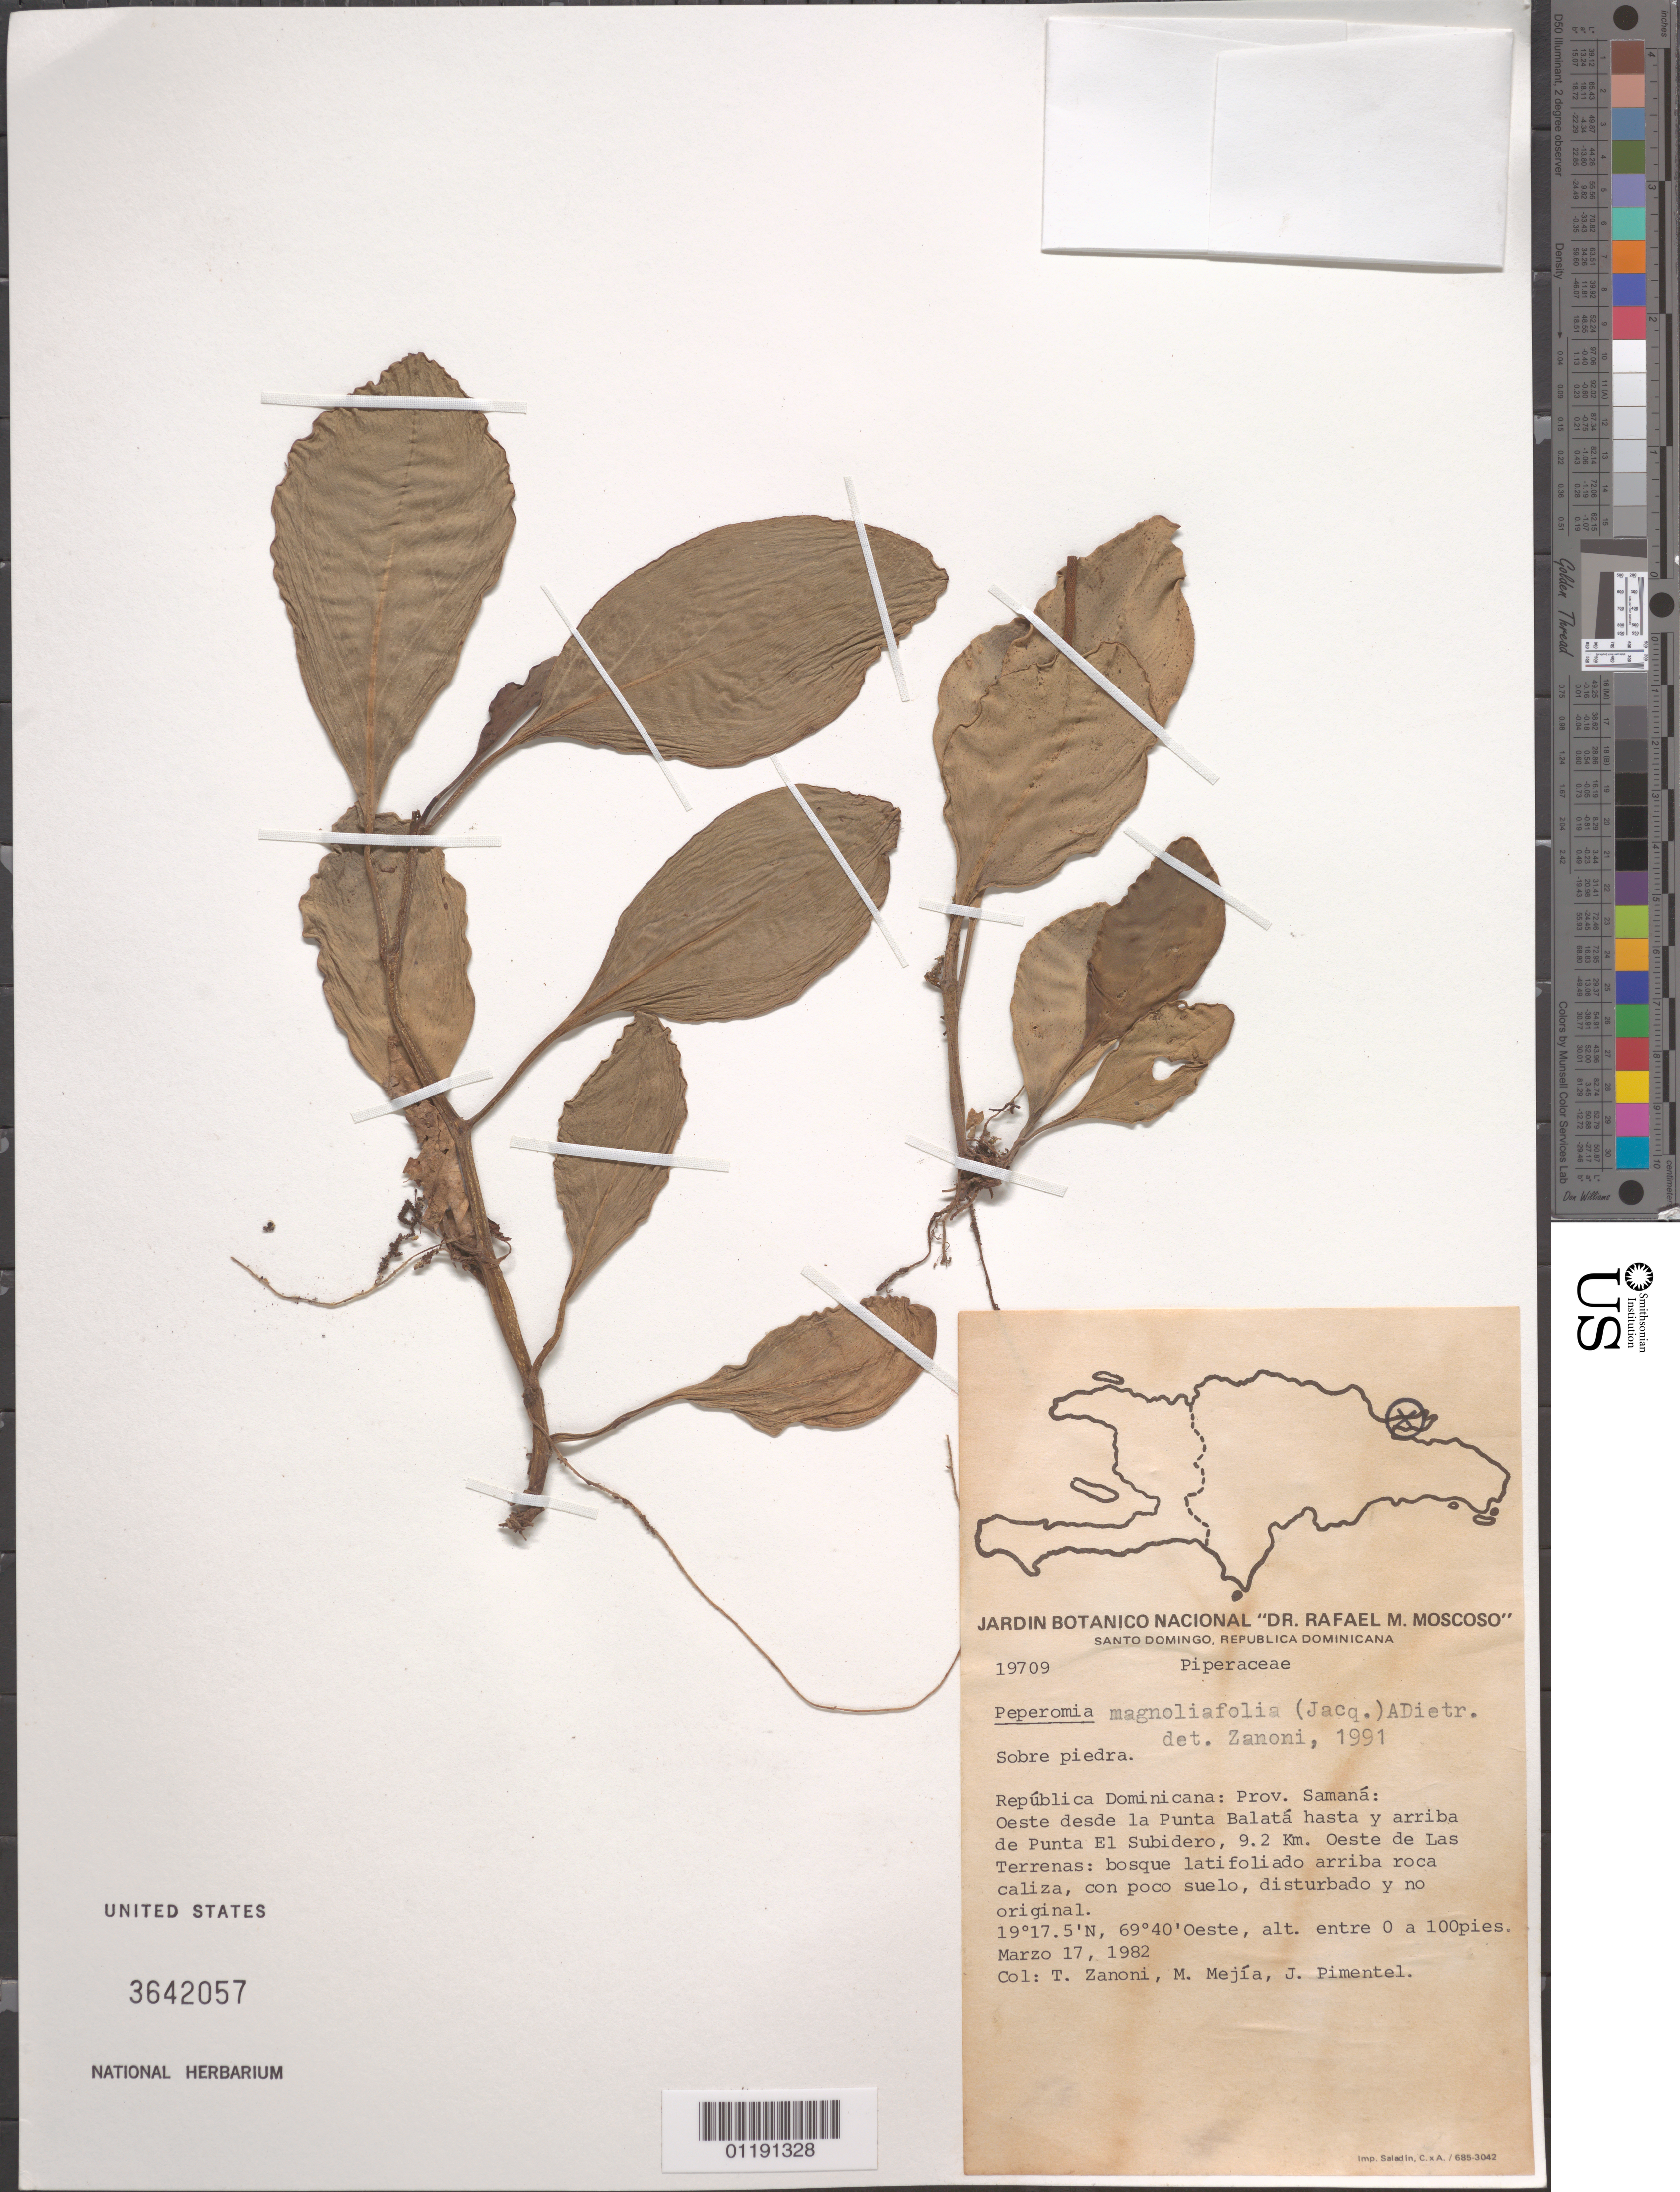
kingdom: Plantae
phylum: Tracheophyta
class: Magnoliopsida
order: Piperales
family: Piperaceae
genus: Peperomia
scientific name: Peperomia magnoliifolia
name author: (Jacq.) A. Dietr.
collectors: T. A. Zanoni, M. Mejia & J. Pimentel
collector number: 19709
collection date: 1982-03-17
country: Dominican Republic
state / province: Samaná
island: Hispaniola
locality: W from Punta Balatá up to and above Punta El Subidero, 9.2 km. W of Las Terrenas.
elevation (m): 0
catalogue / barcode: US 3642057